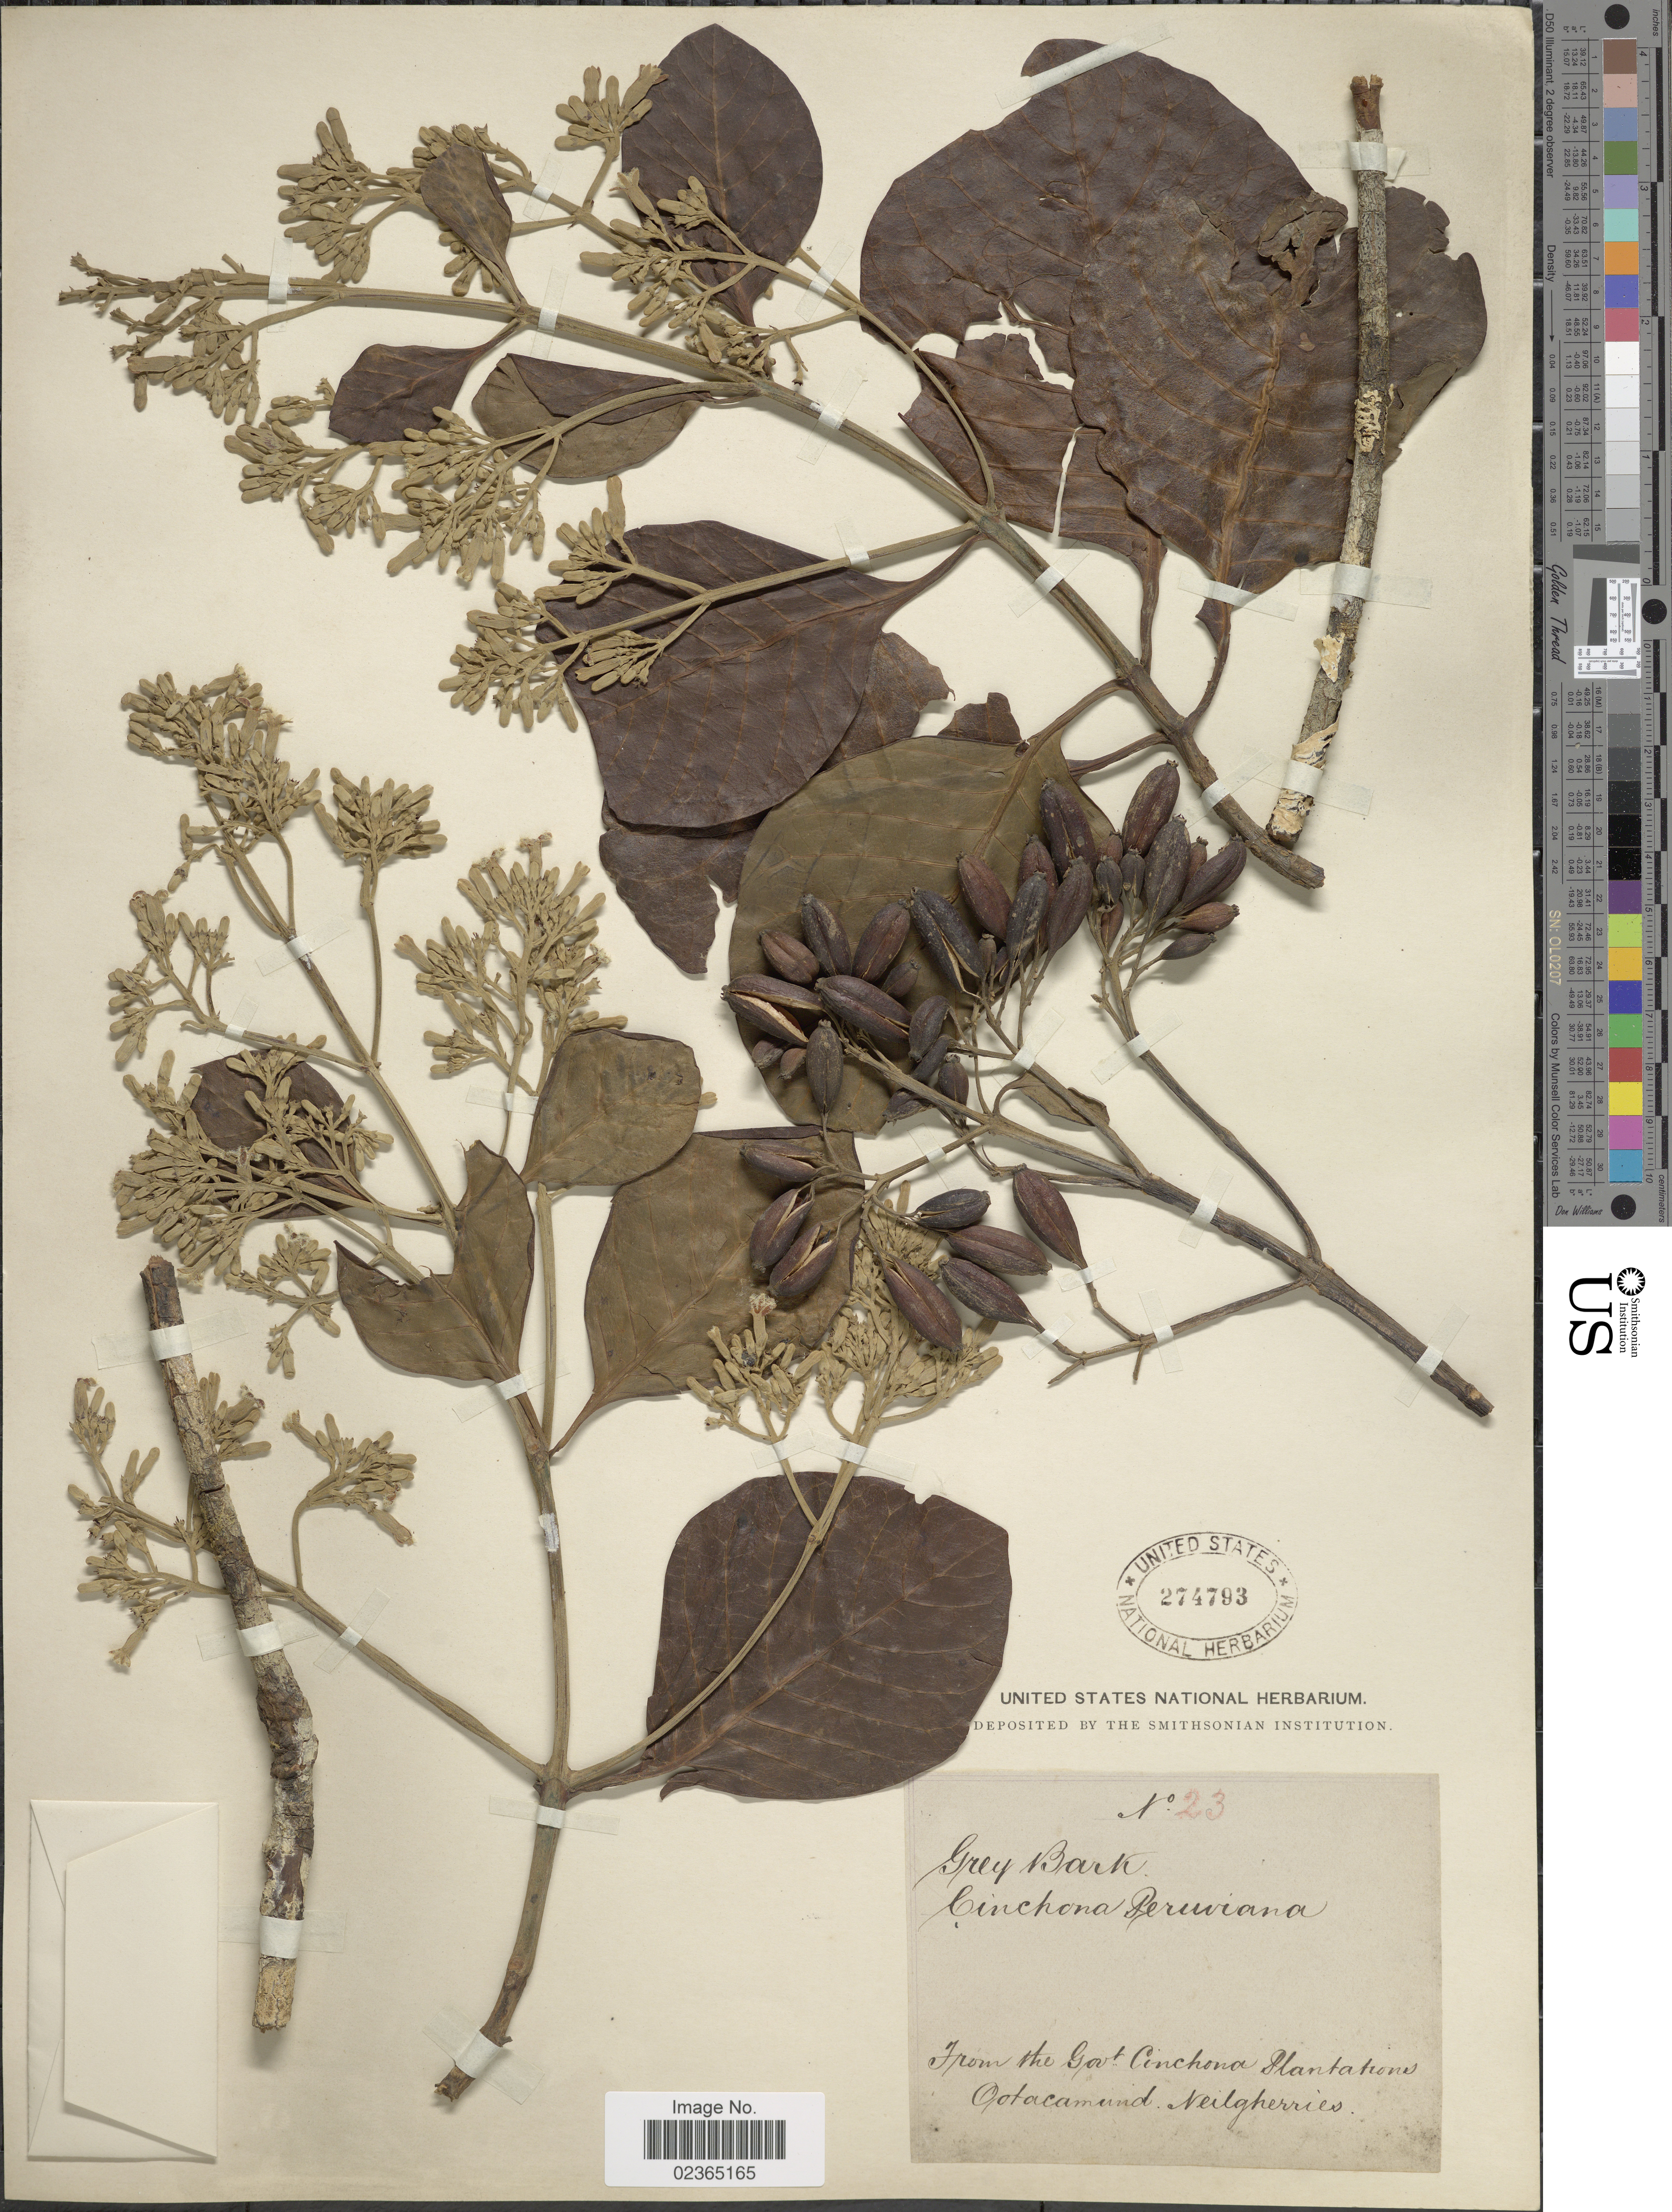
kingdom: Plantae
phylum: Tracheophyta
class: Magnoliopsida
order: Gentianales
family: Rubiaceae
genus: Cinchona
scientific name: Cinchona peruviana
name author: Mutis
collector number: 23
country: India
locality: Govt. Cinchona Plantations Ootacamund Neilgherries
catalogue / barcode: US 274793